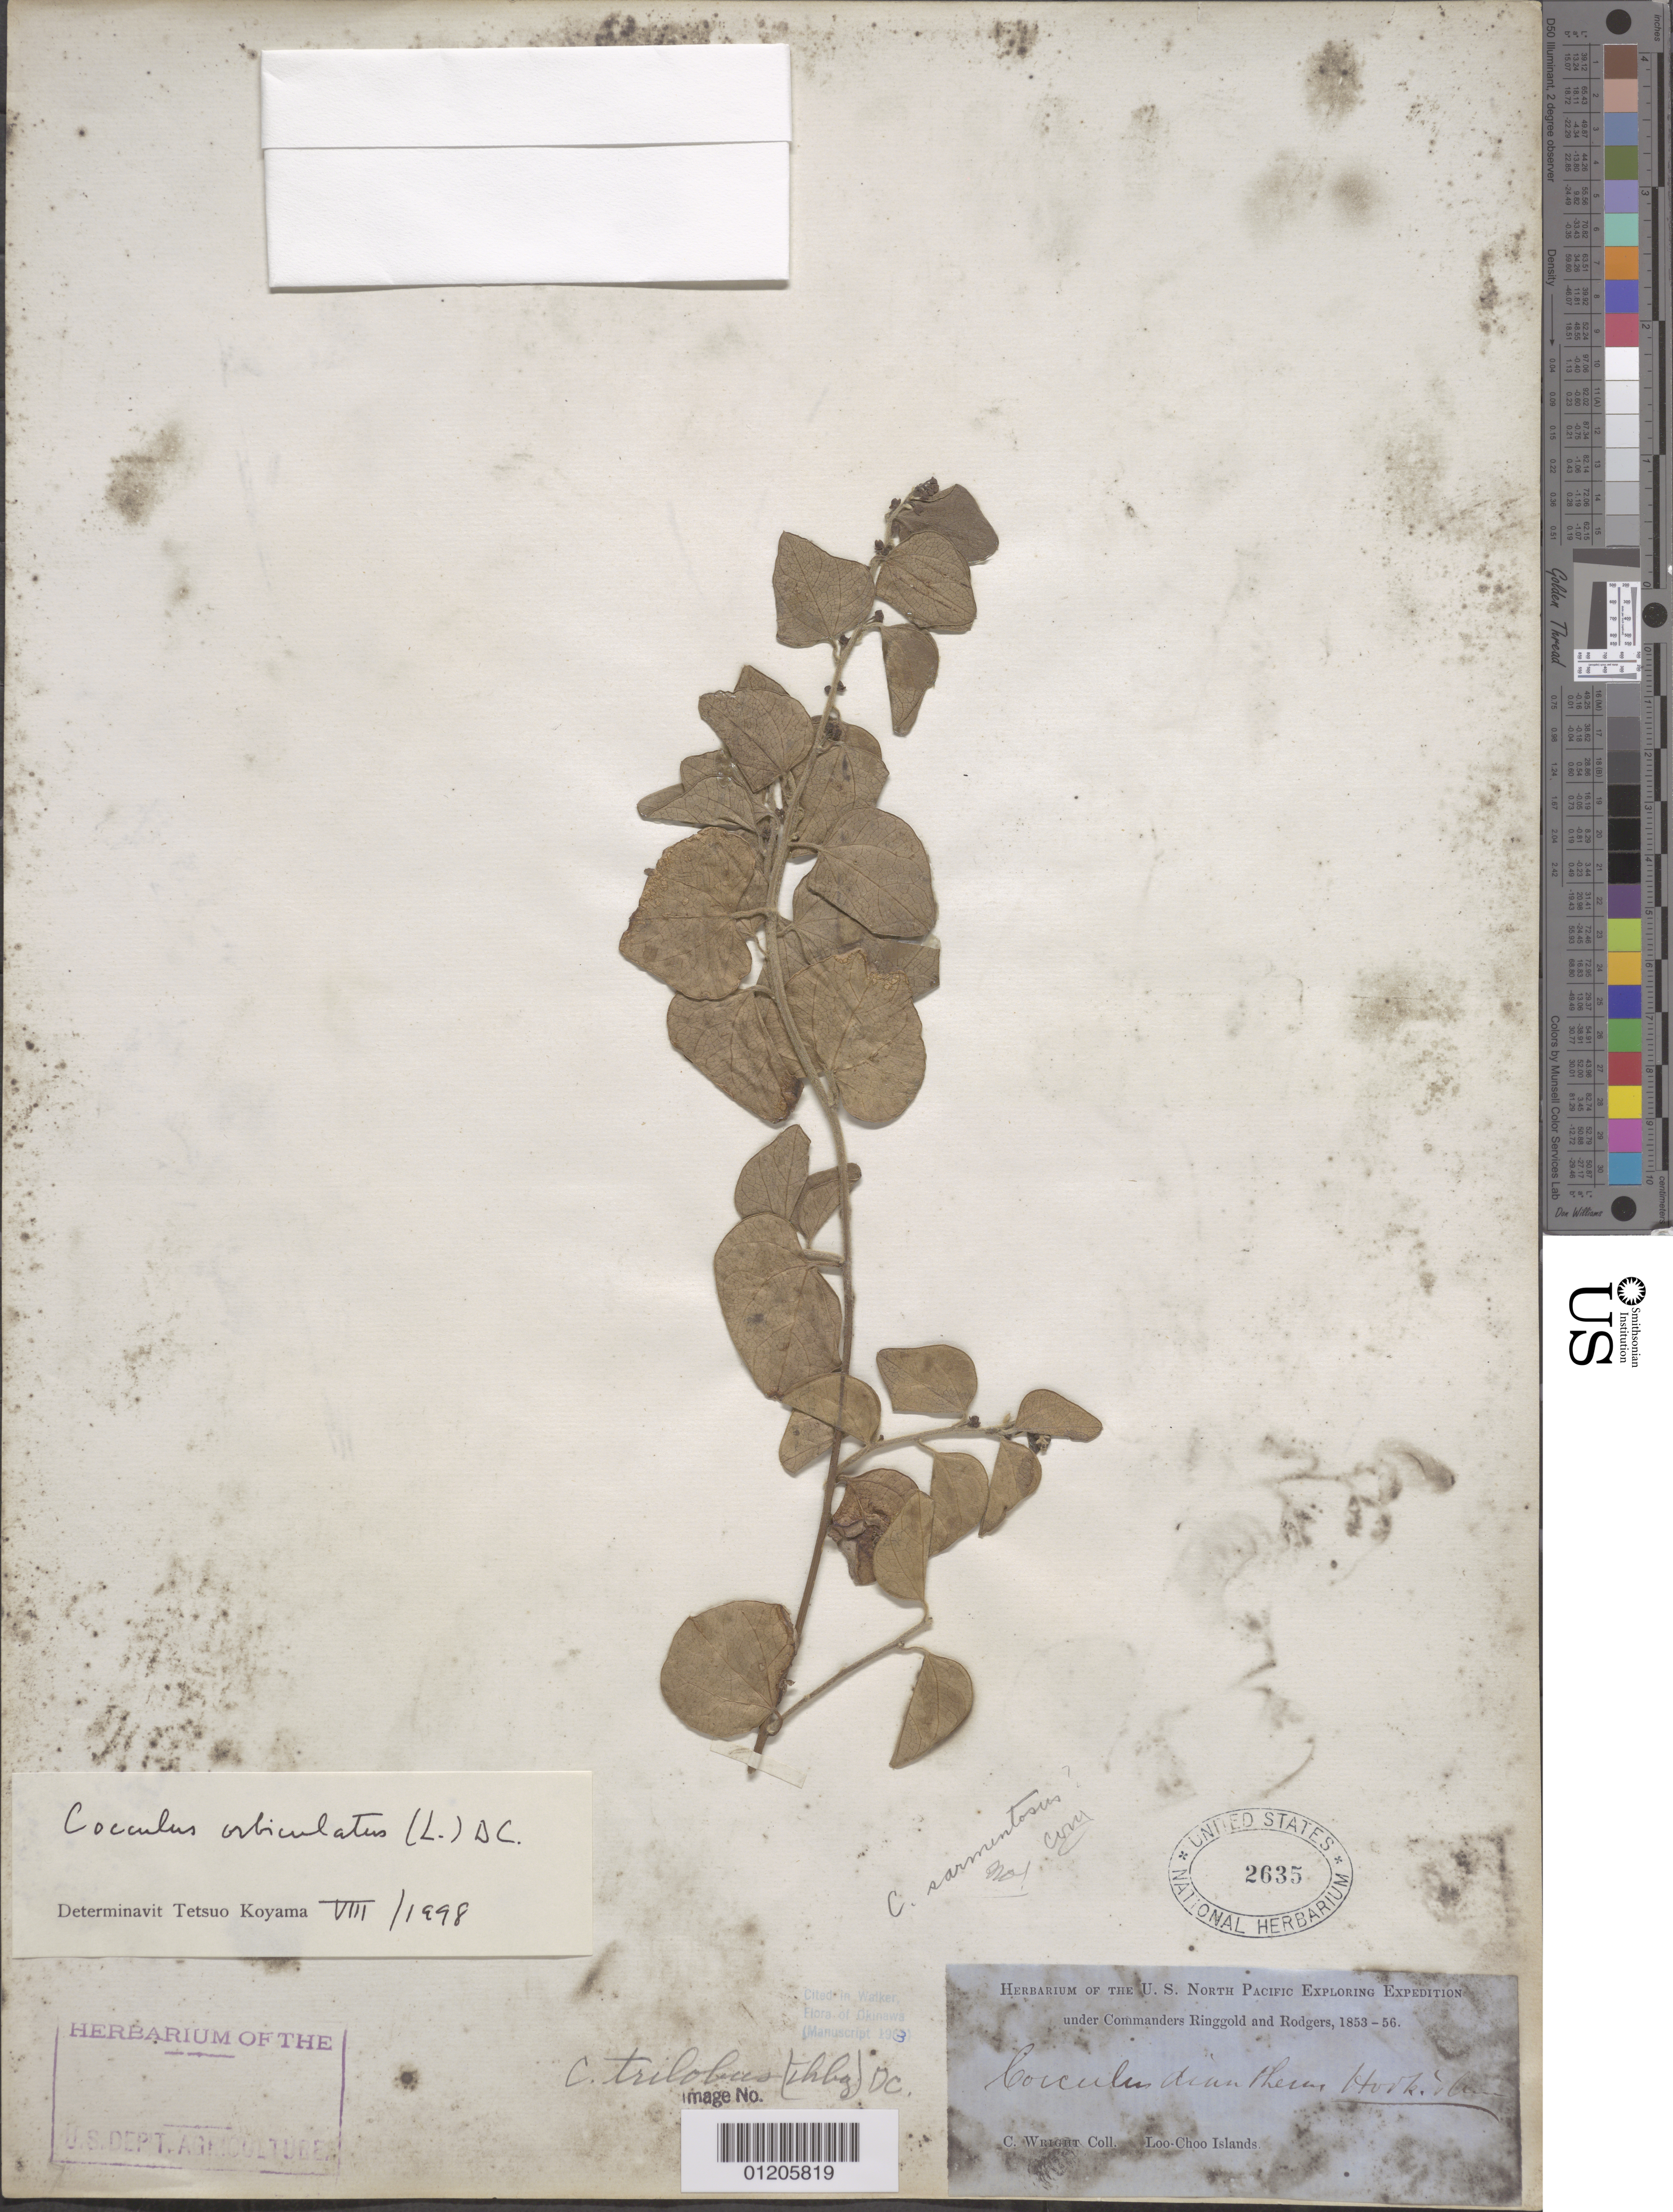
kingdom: Plantae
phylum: Tracheophyta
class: Magnoliopsida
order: Ranunculales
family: Menispermaceae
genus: Cocculus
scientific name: Cocculus orbiculatus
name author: (L.) DC.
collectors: C. Wright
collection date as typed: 1853 to -- --- 1856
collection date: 1853/1856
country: Japan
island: Ryukyu Islands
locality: Loo Choo Islands.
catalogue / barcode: US 2635